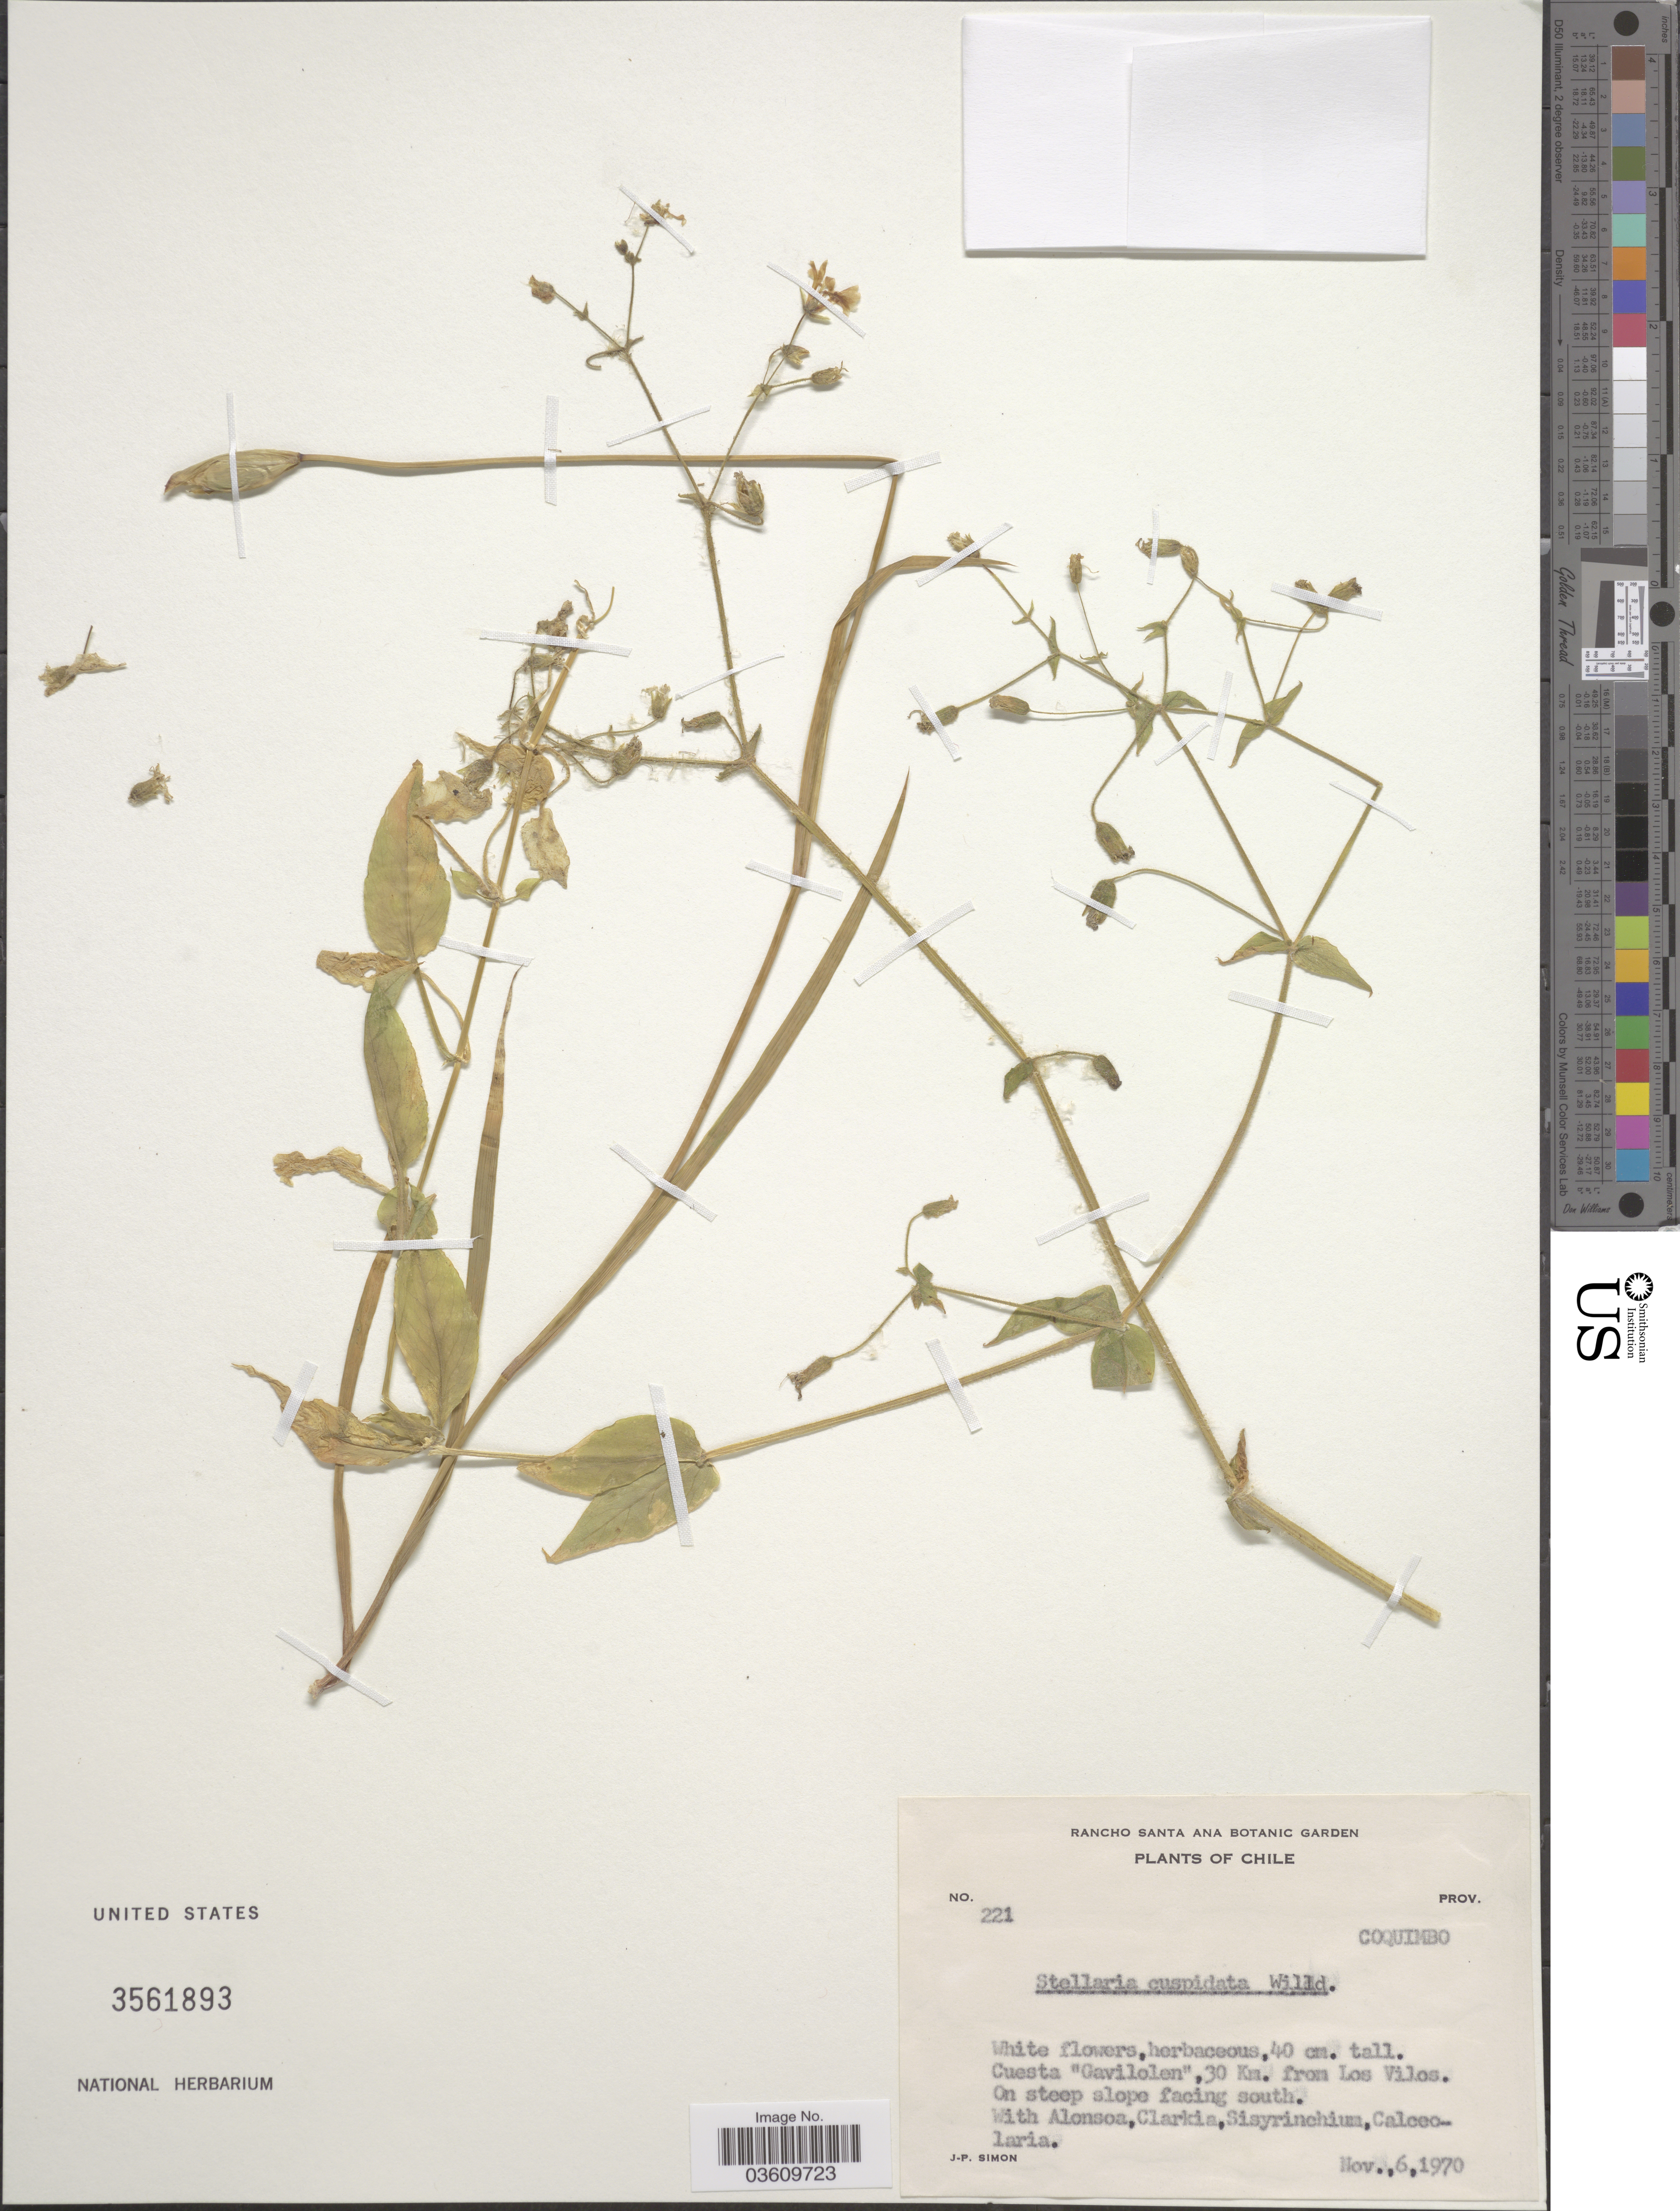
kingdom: Plantae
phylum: Tracheophyta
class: Magnoliopsida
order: Caryophyllales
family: Caryophyllaceae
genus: Stellaria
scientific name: Stellaria cuspidata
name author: Willd. ex Schltdl.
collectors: J.-P. Simon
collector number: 221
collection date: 1970-11-06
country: Chile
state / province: Coquimbo (IV)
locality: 30 Km. from Los Vilos.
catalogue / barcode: US 3561893